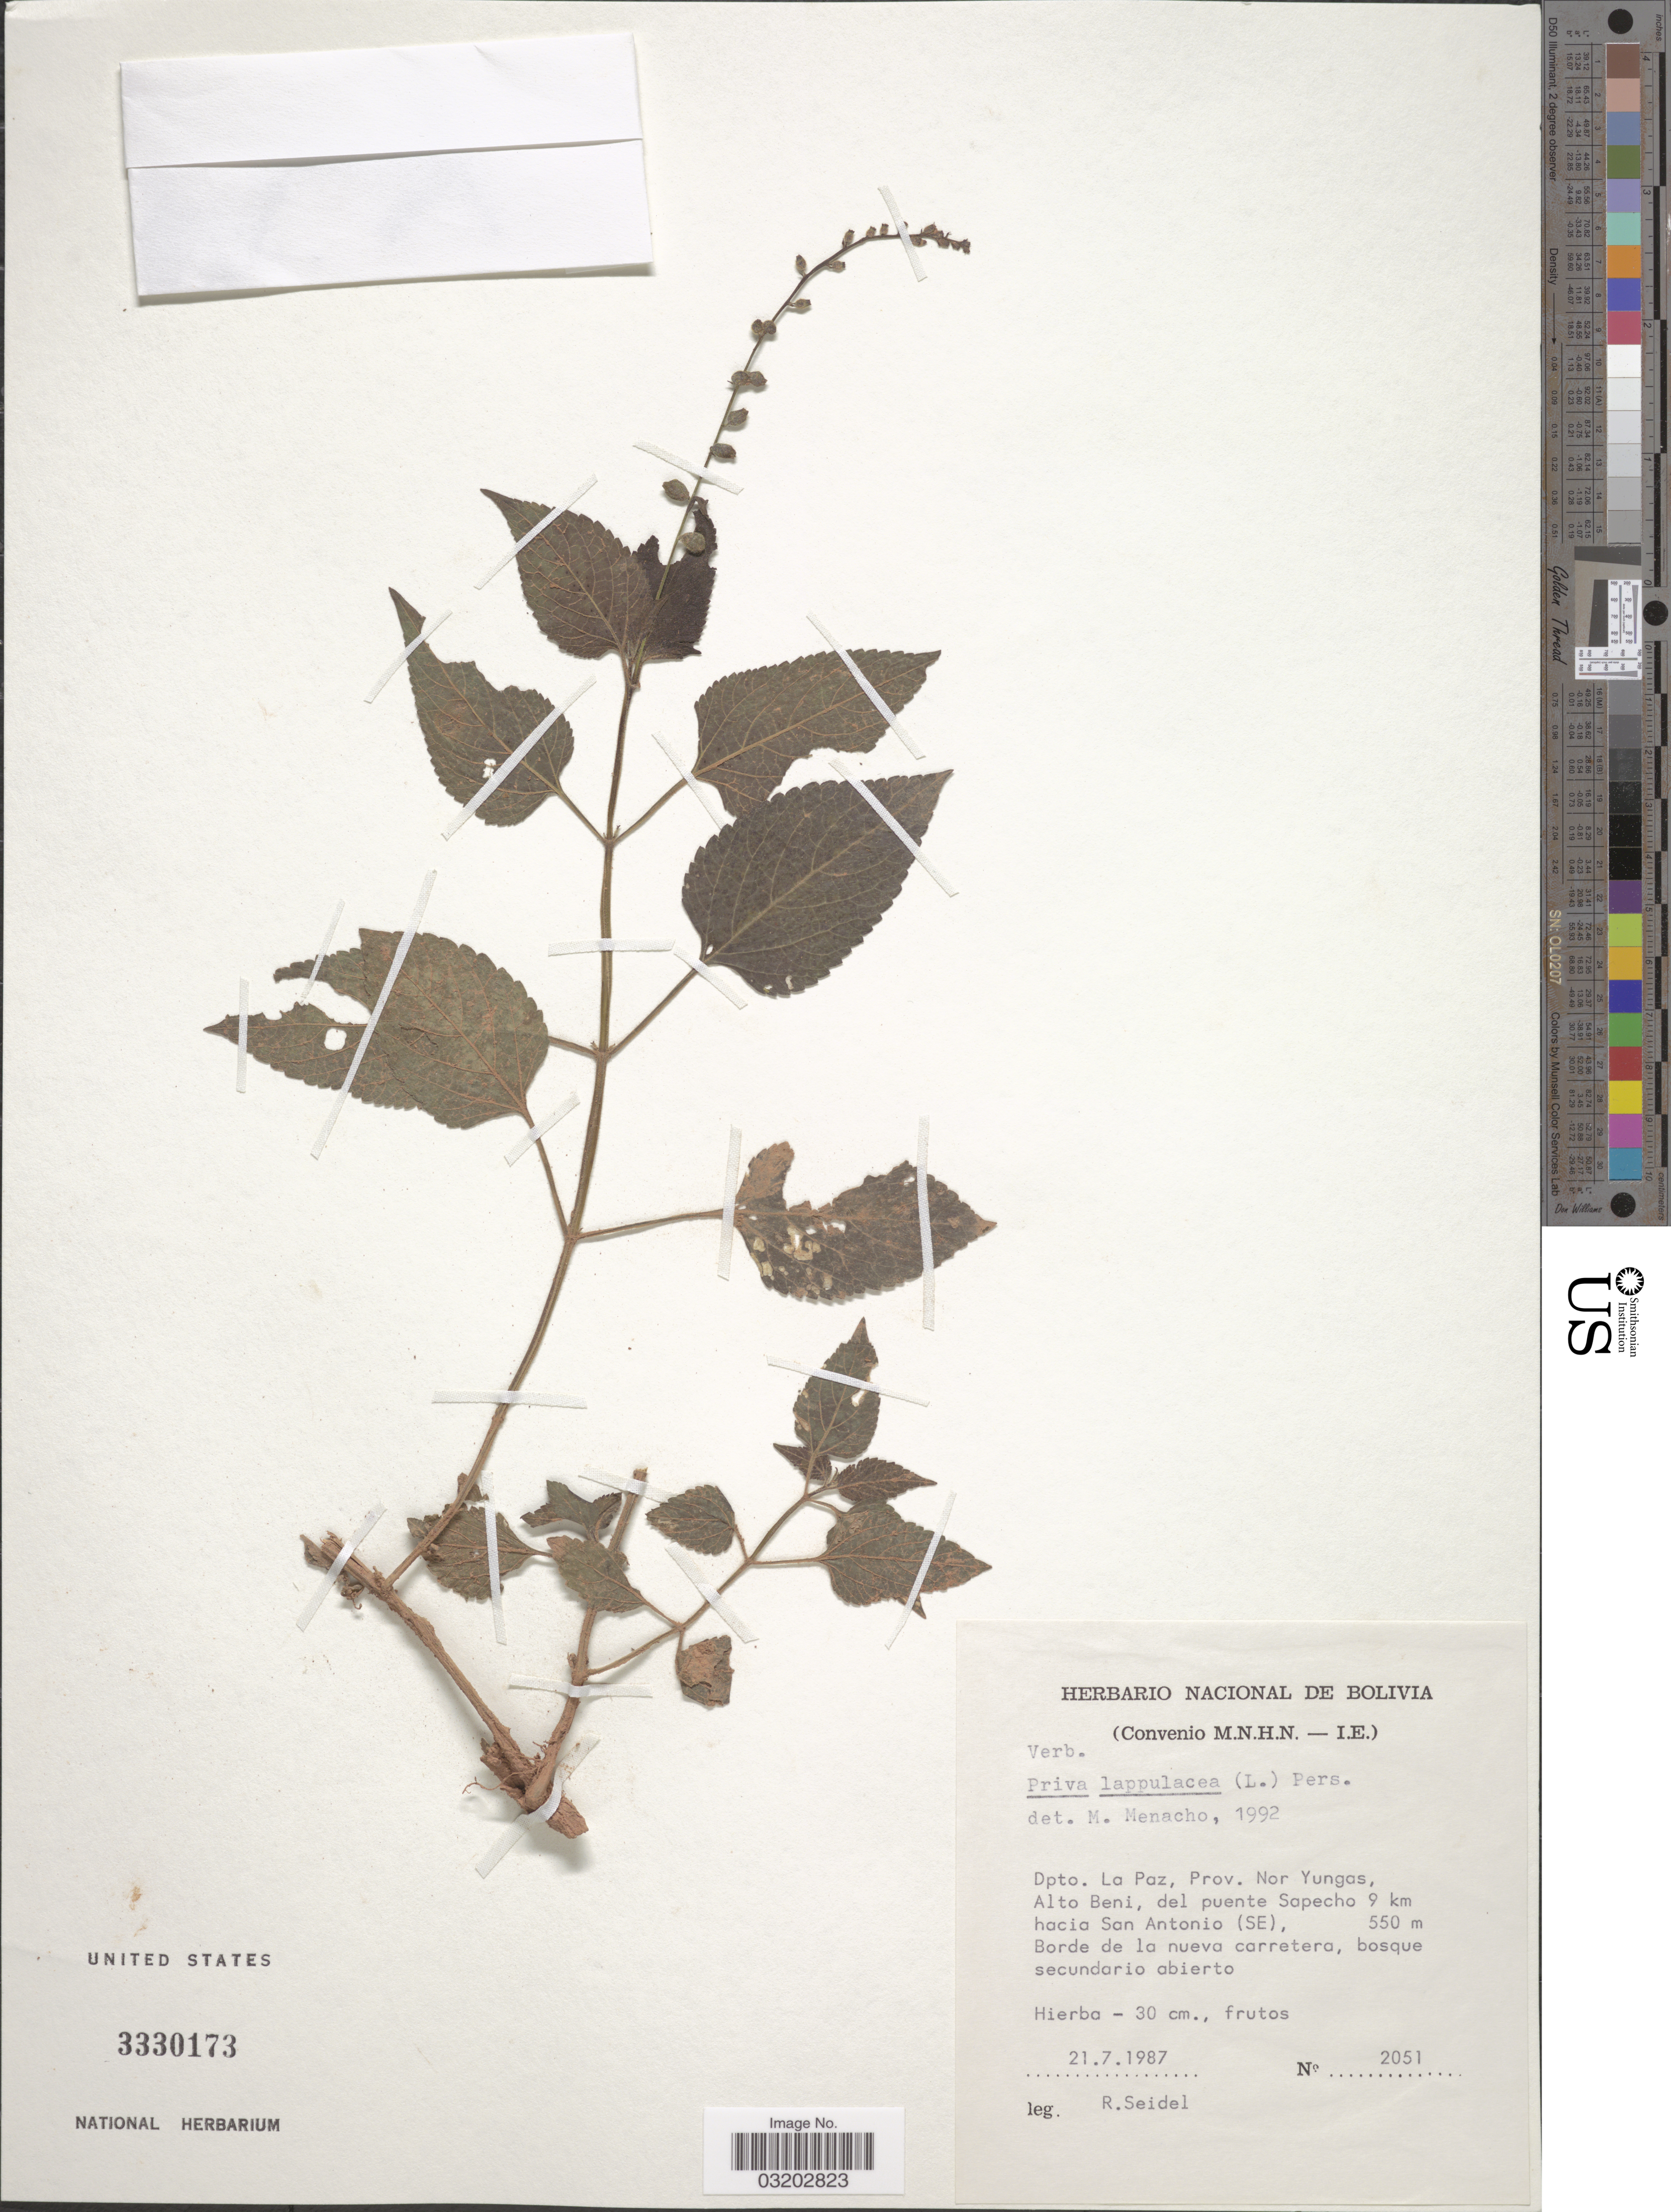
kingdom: Plantae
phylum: Tracheophyta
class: Magnoliopsida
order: Lamiales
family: Verbenaceae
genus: Priva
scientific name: Priva lappulacea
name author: (L.) Pers.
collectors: R. Seidel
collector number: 2051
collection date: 1987-07-21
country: Bolivia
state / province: La Paz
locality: Dpto. La Paz, Prov. Nor Yungas, Alto Beni, del puente Sapecho 9 km hacia San Antonio (SE).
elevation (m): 550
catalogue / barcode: US 330173